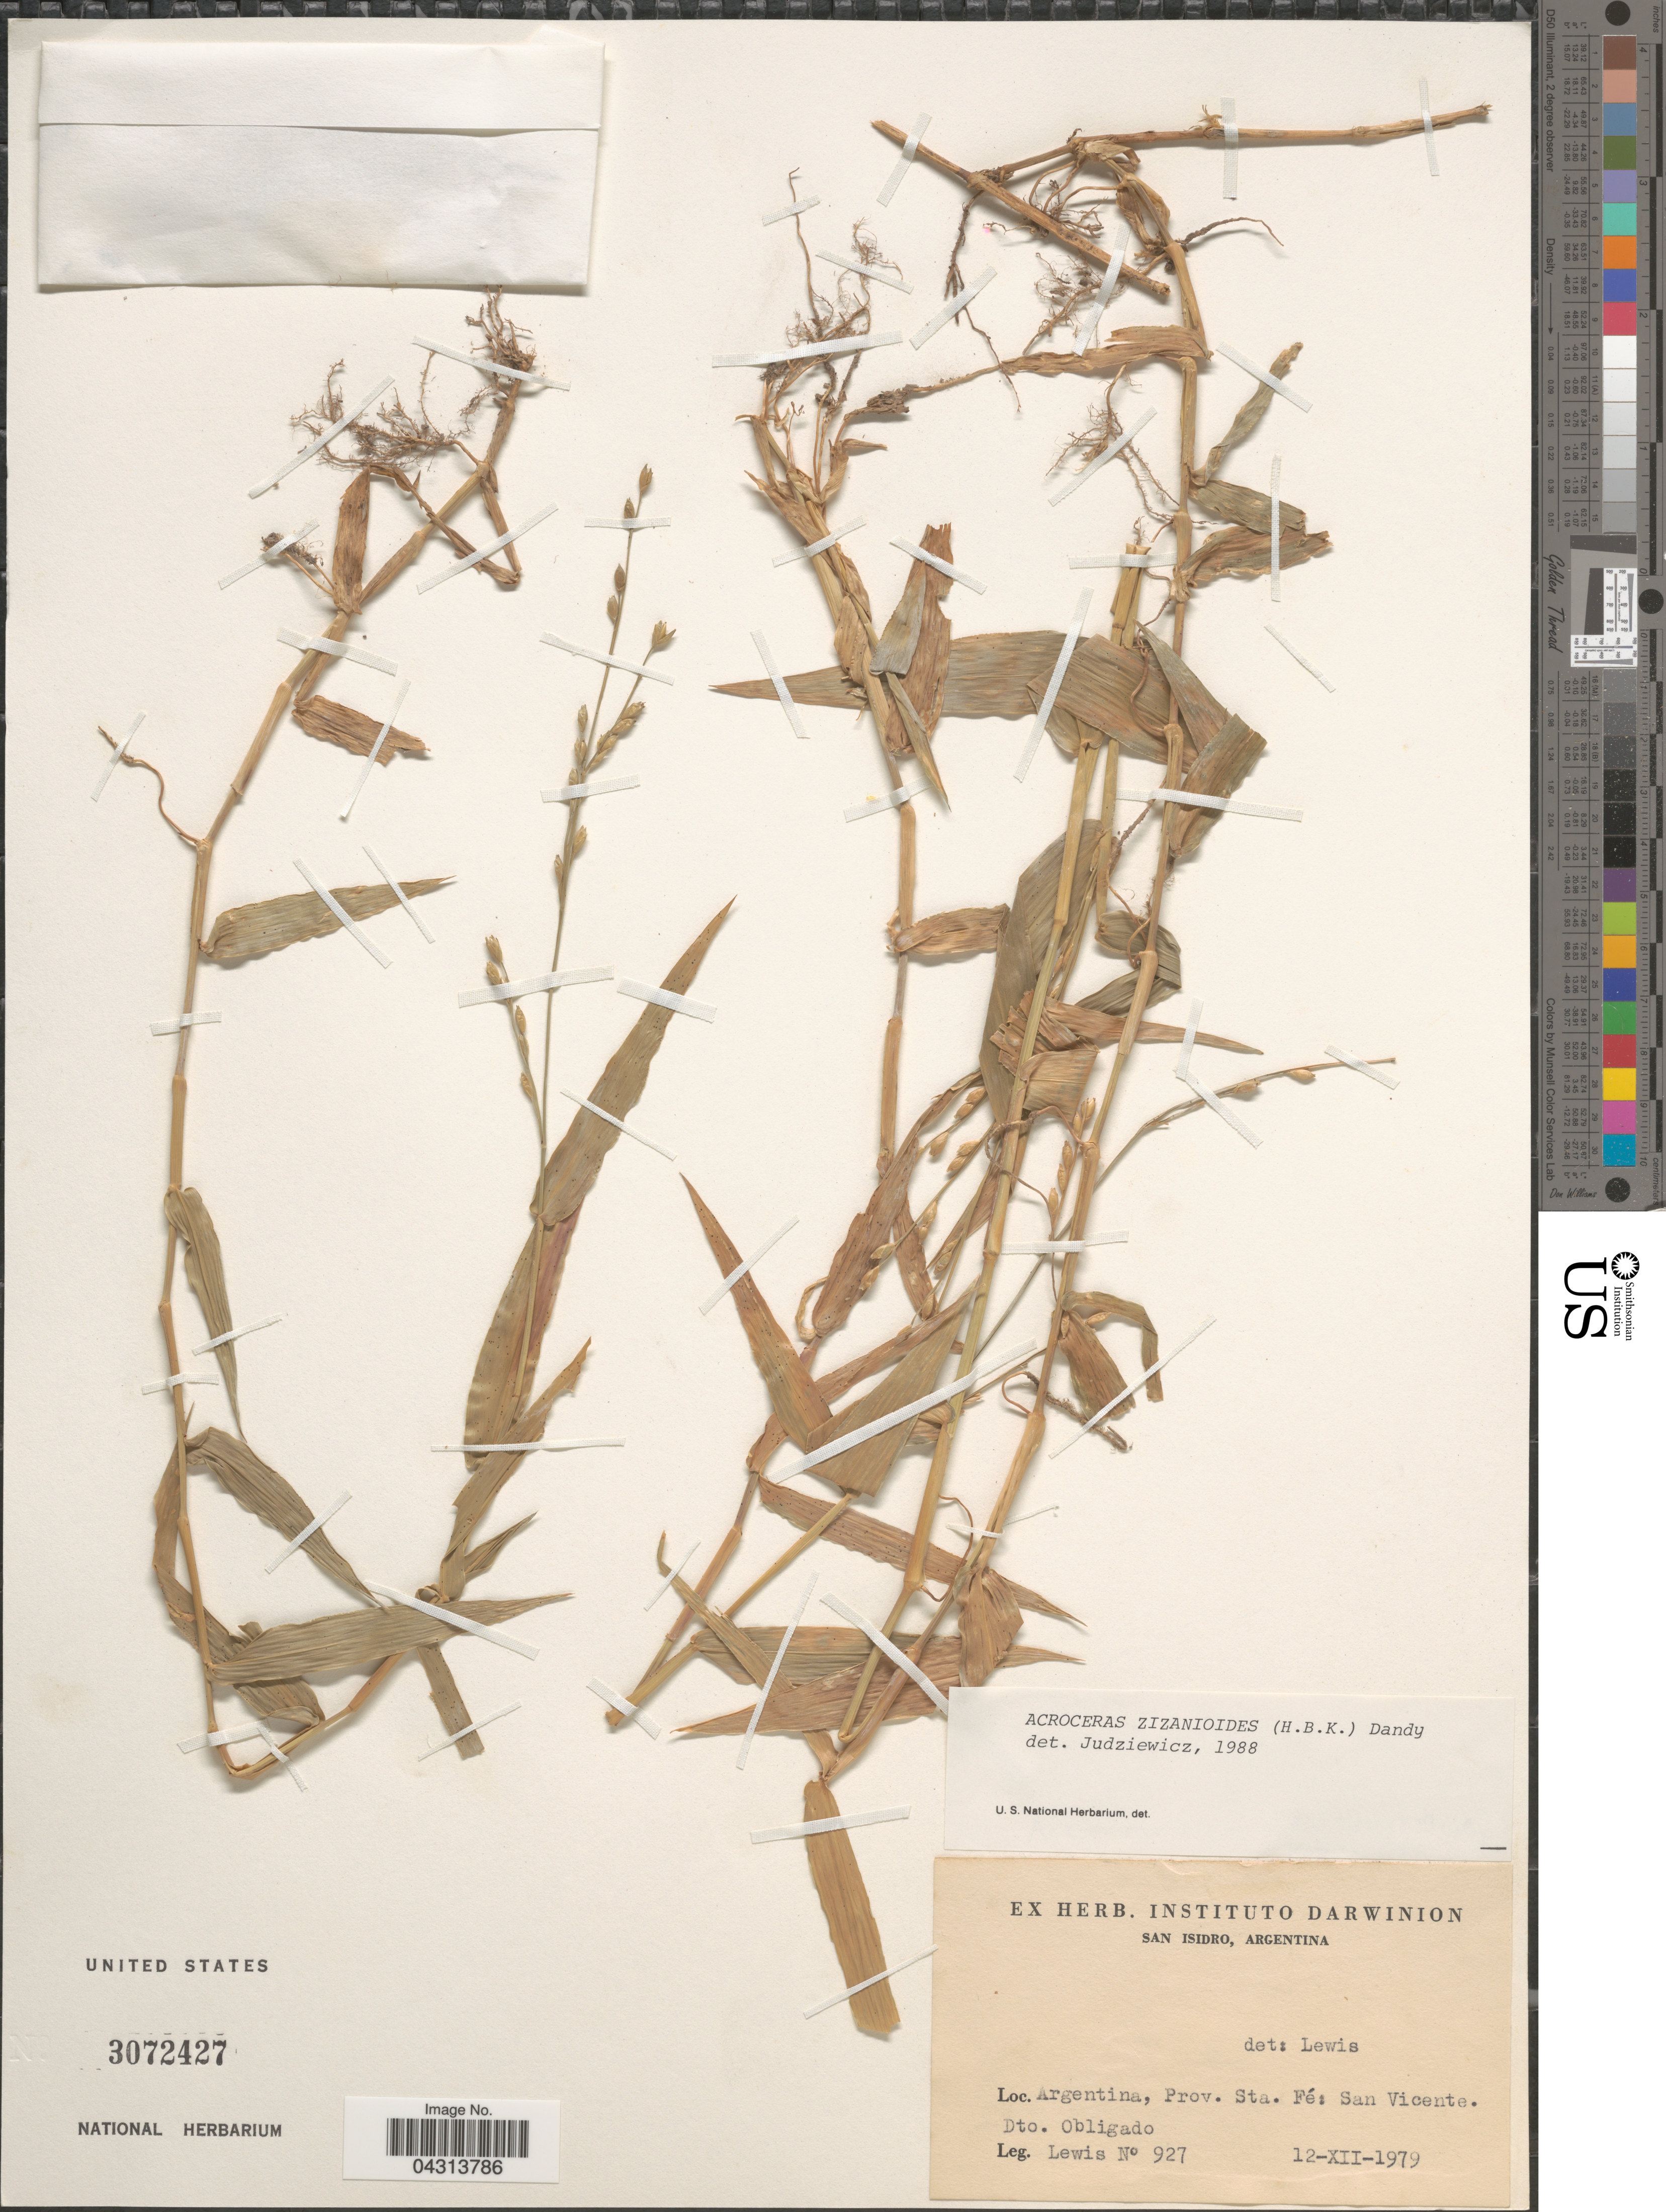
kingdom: Plantae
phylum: Tracheophyta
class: Liliopsida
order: Poales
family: Poaceae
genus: Acroceras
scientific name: Acroceras zizanioides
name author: (Kunth) Dandy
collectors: -- Lewis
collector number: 927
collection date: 1979-12-12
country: Argentina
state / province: Santa Fe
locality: San Vicente. Dto. Obligado.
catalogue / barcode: US 3072427